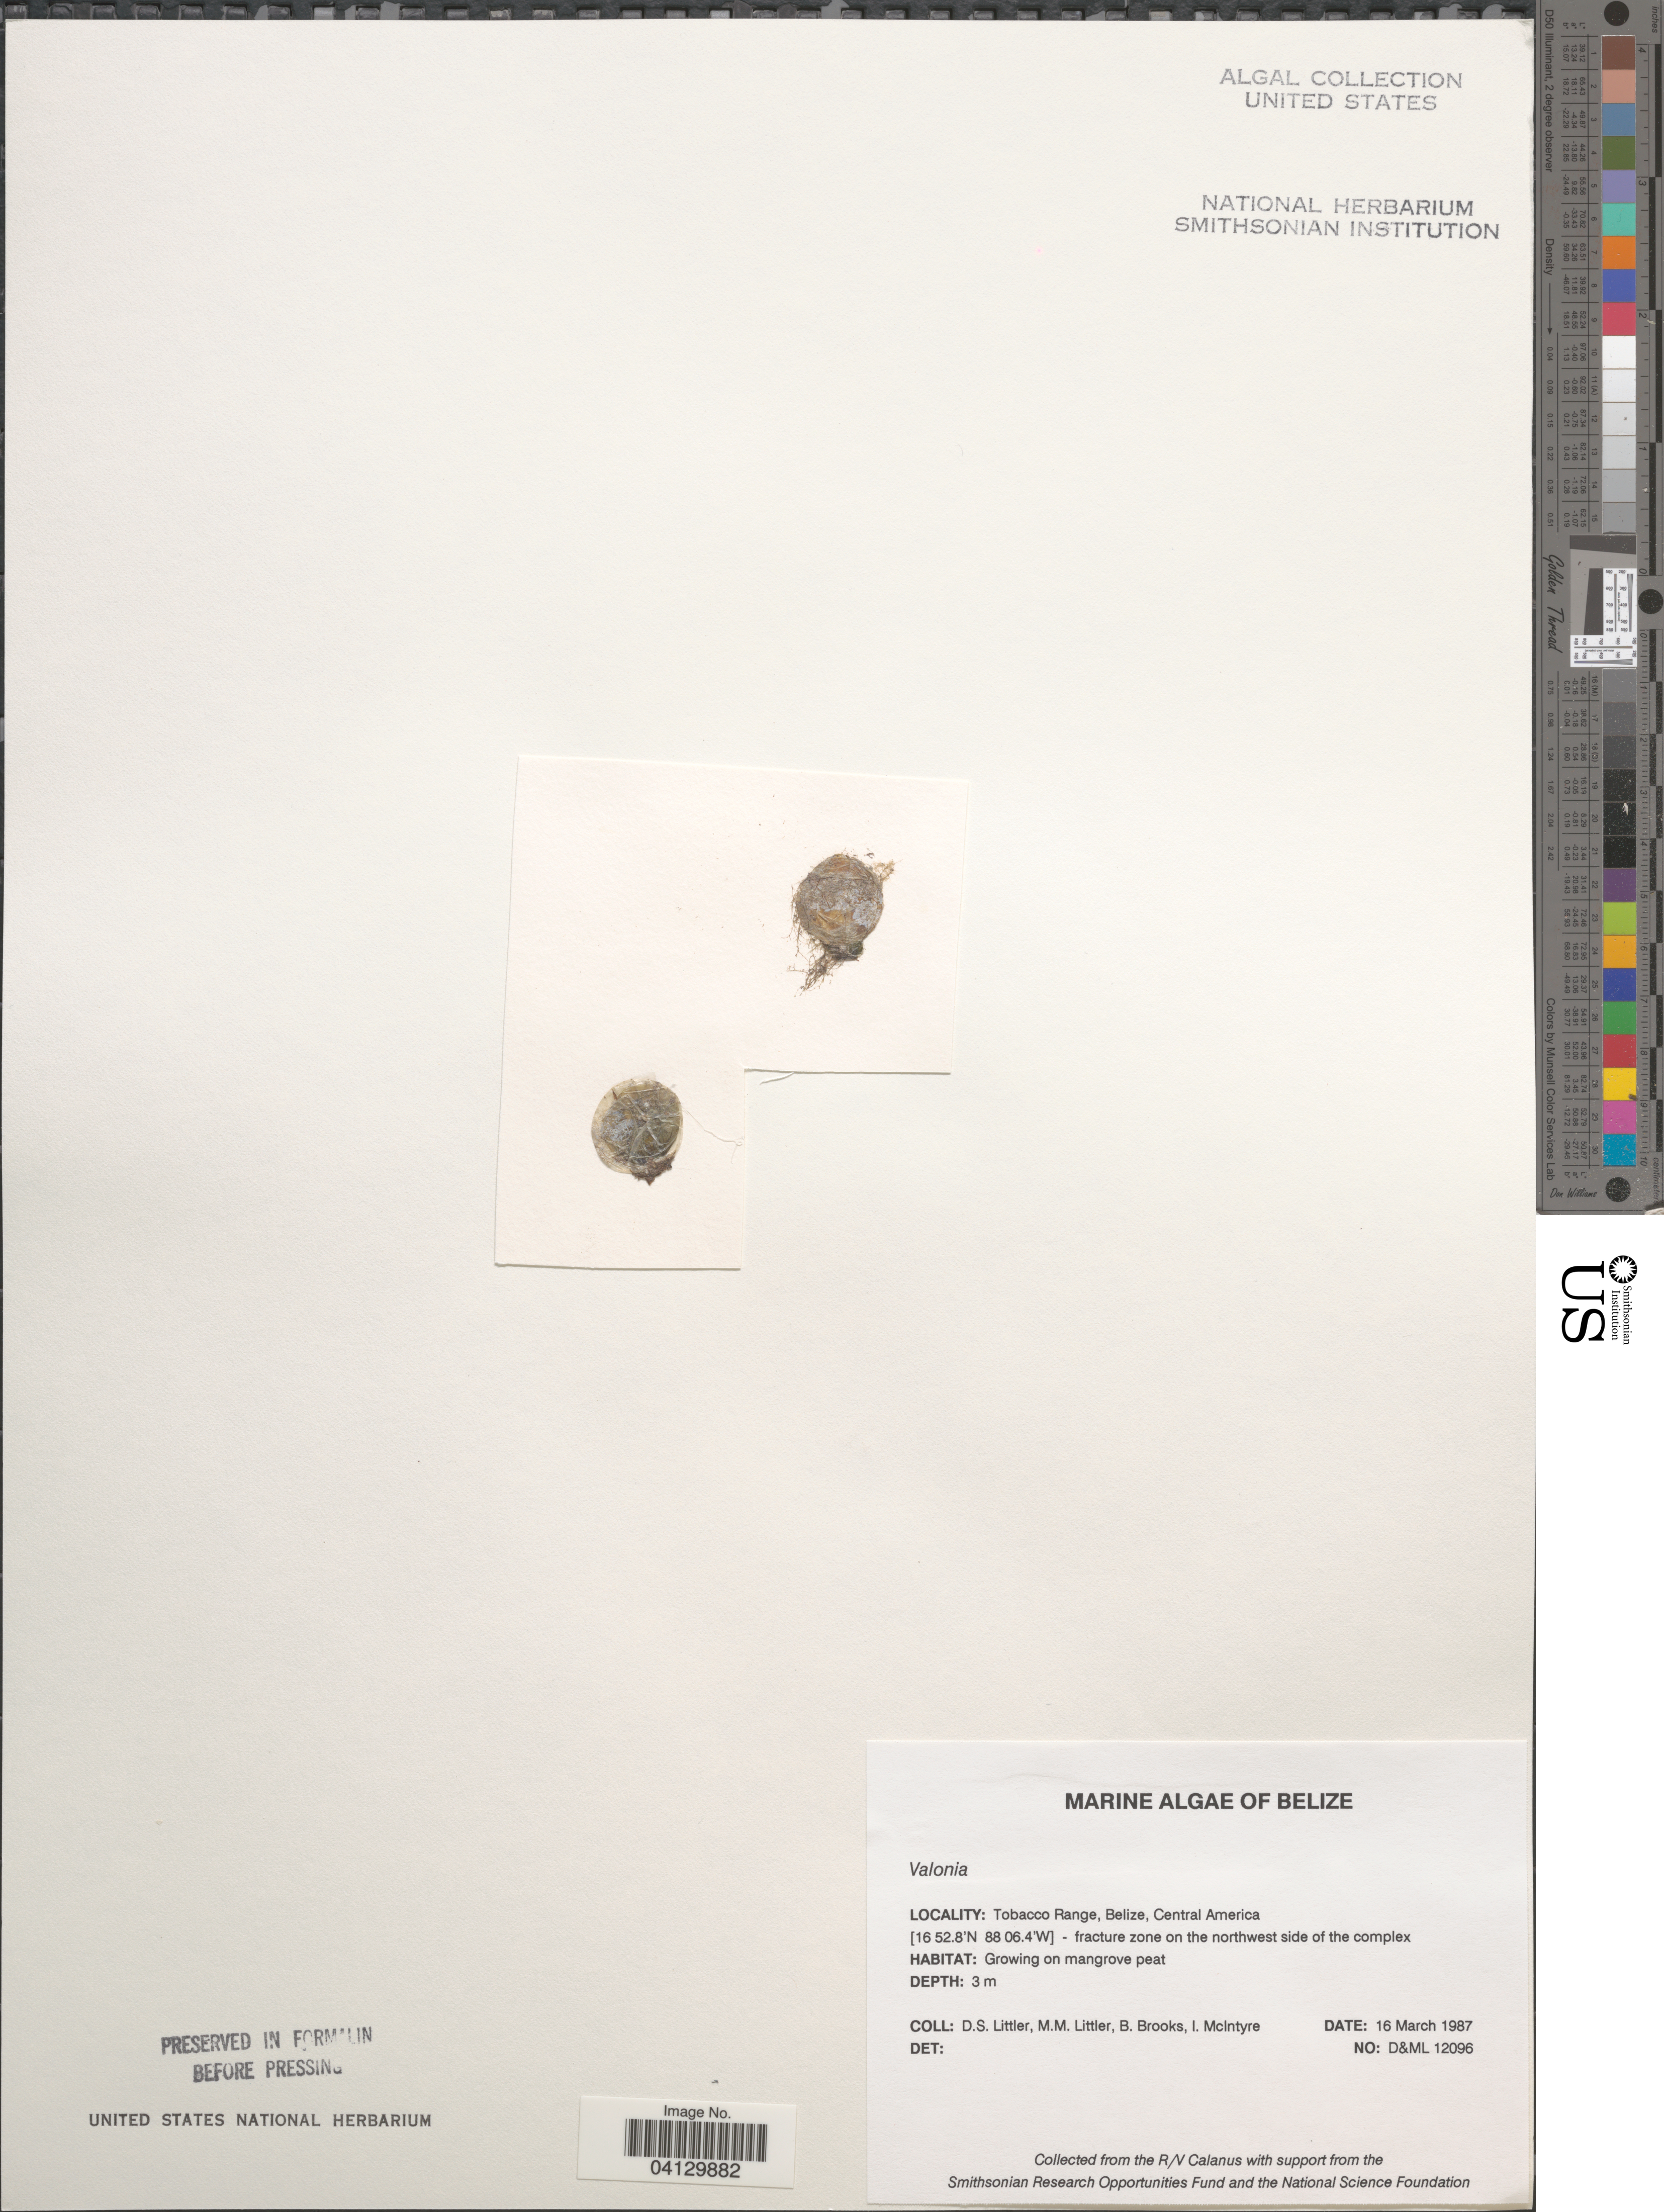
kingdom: Plantae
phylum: Chlorophyta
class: Ulvophyceae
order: Siphonocladales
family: Valoniaceae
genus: Valonia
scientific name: Valonia sp.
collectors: D. S. Littler, B. Brooks & I. McIntyre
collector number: D&ML12096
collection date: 1987-03-16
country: Belize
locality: Tobacco Range - fracture zone on the northwest side of the complex.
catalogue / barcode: US 328880